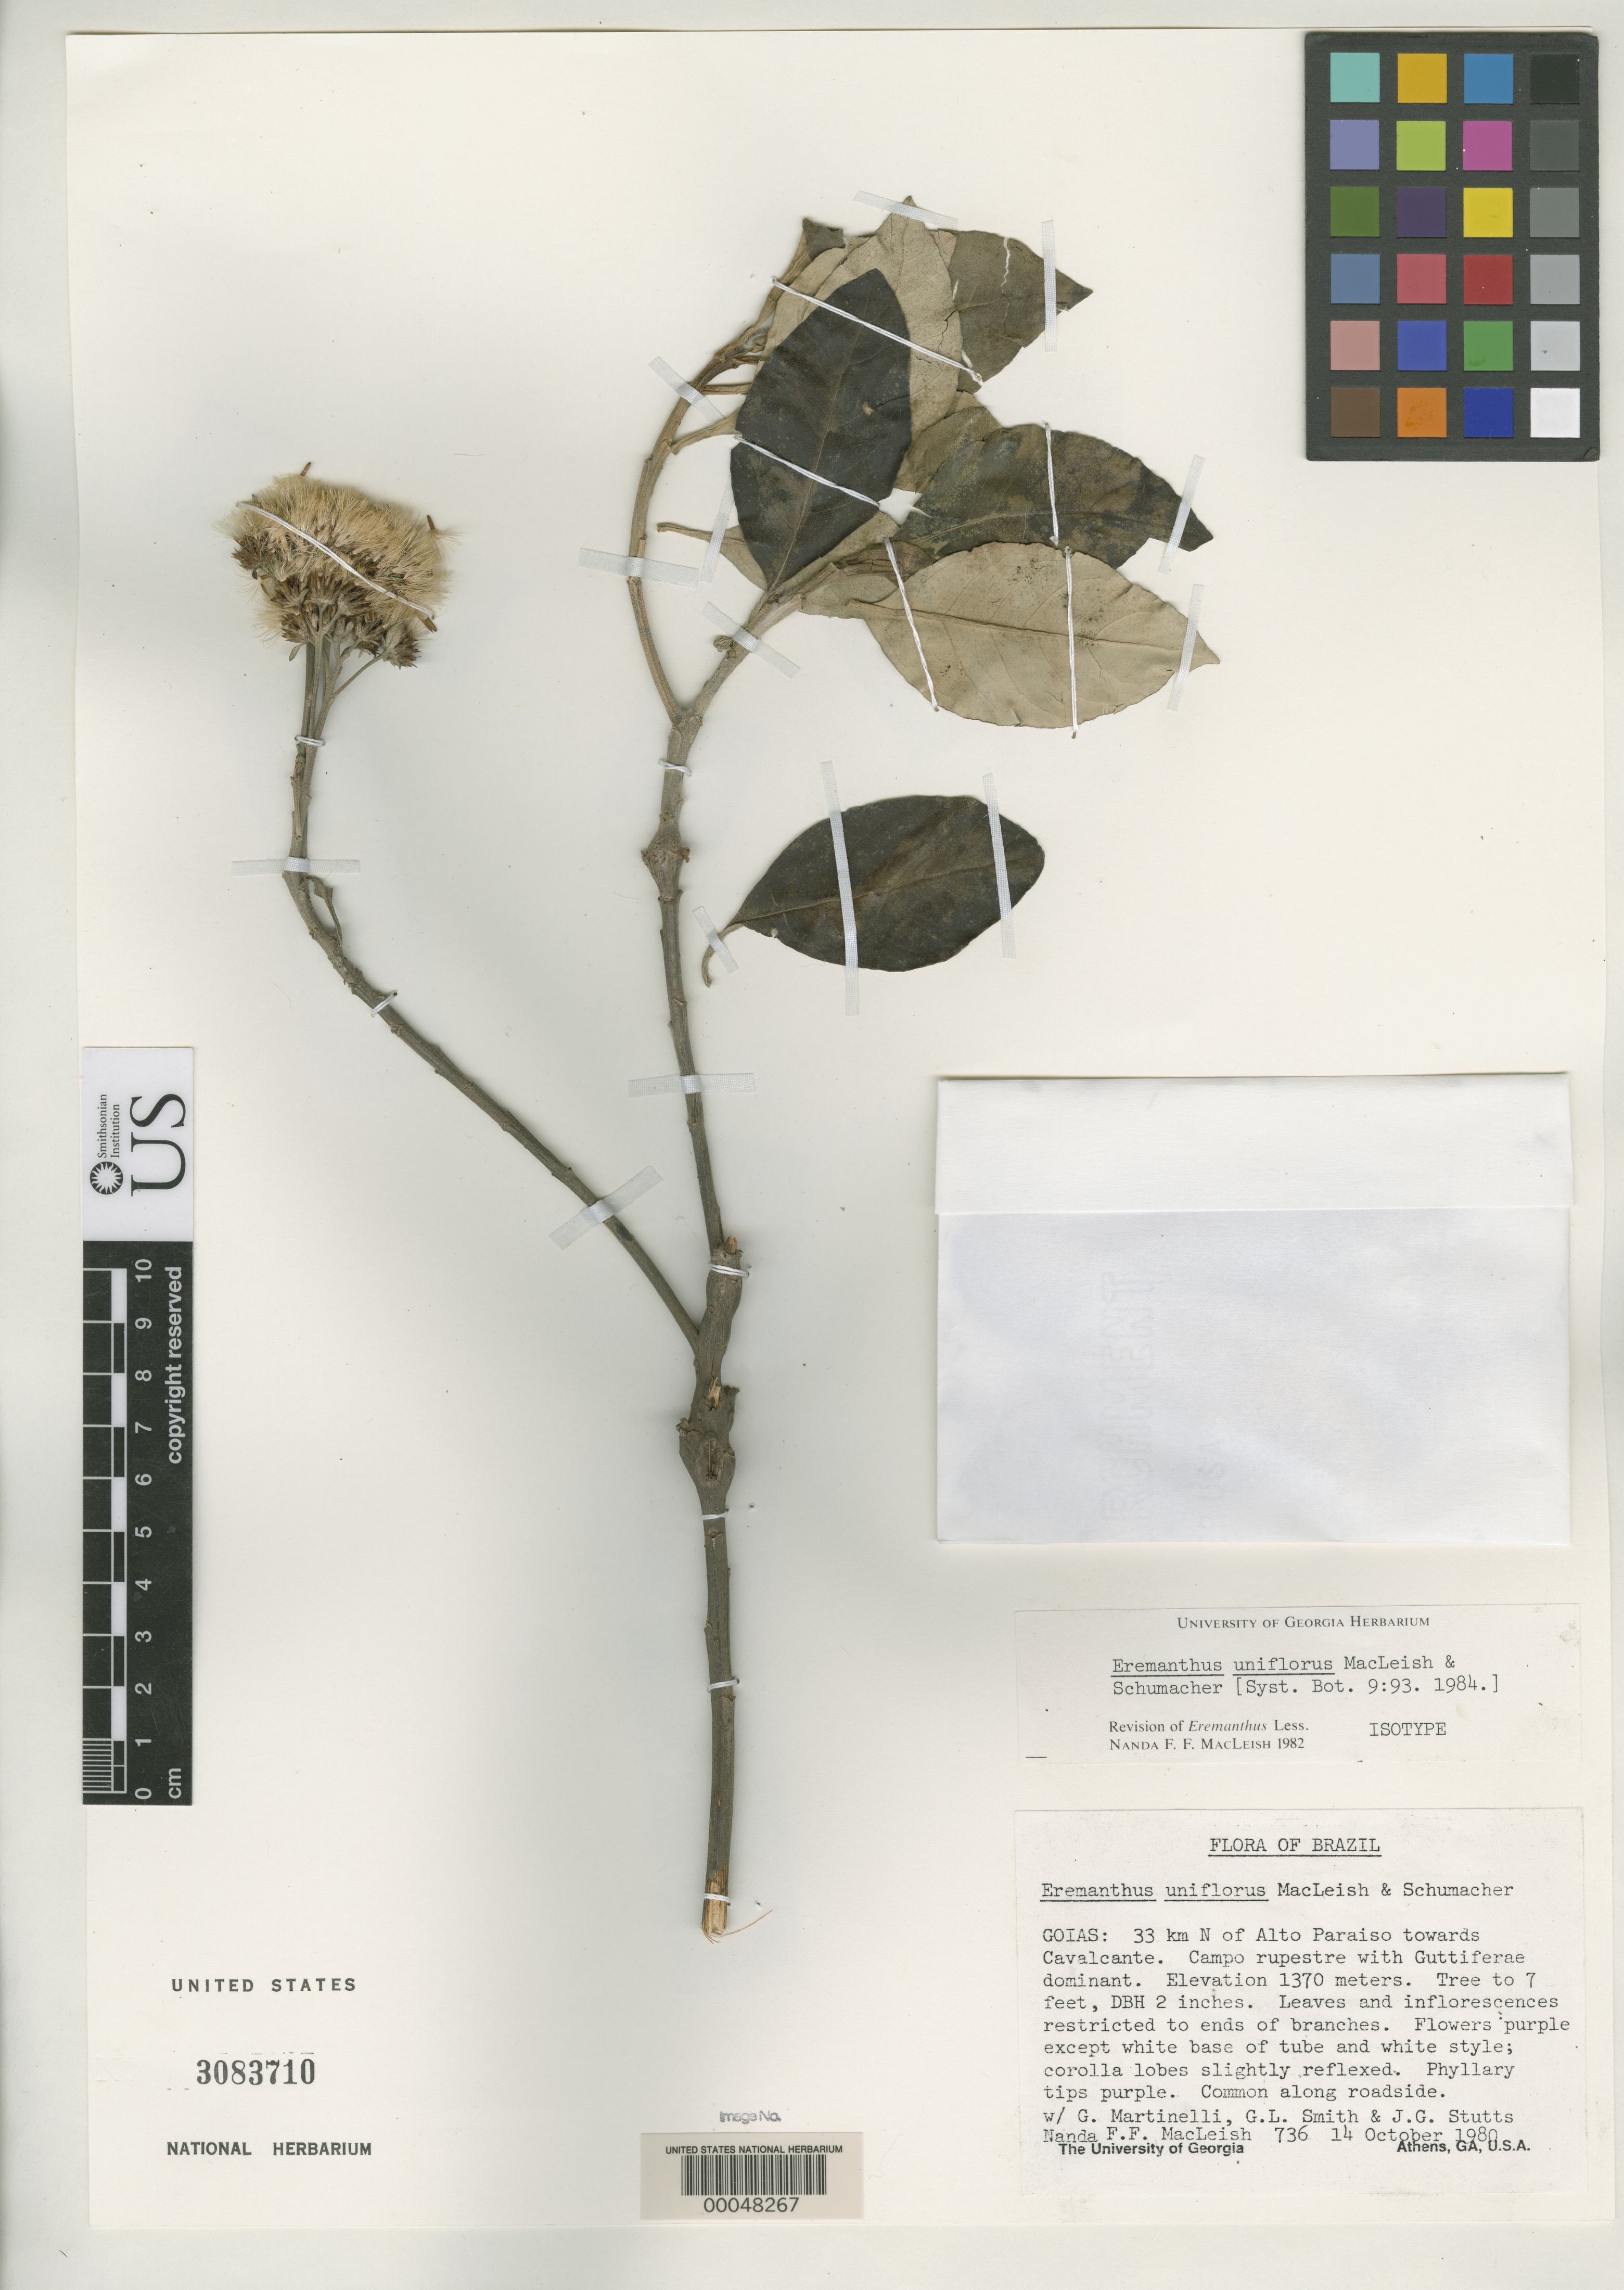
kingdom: Plantae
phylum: Tracheophyta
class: Magnoliopsida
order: Asterales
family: Asteraceae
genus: Eremanthus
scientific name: Eremanthus uniflorus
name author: MacLeish & H. Schumach.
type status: Isotype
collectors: N. F. F. MacLeish, G. Martinelli, G. L. Smith & J. G. Stutts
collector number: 736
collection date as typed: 14 Oct 1980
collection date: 1980-10-14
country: Brazil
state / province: Goiás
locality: Goias: 33 km N of Alto Paraiso towards Cavalcante.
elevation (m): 1370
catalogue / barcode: US 3083710